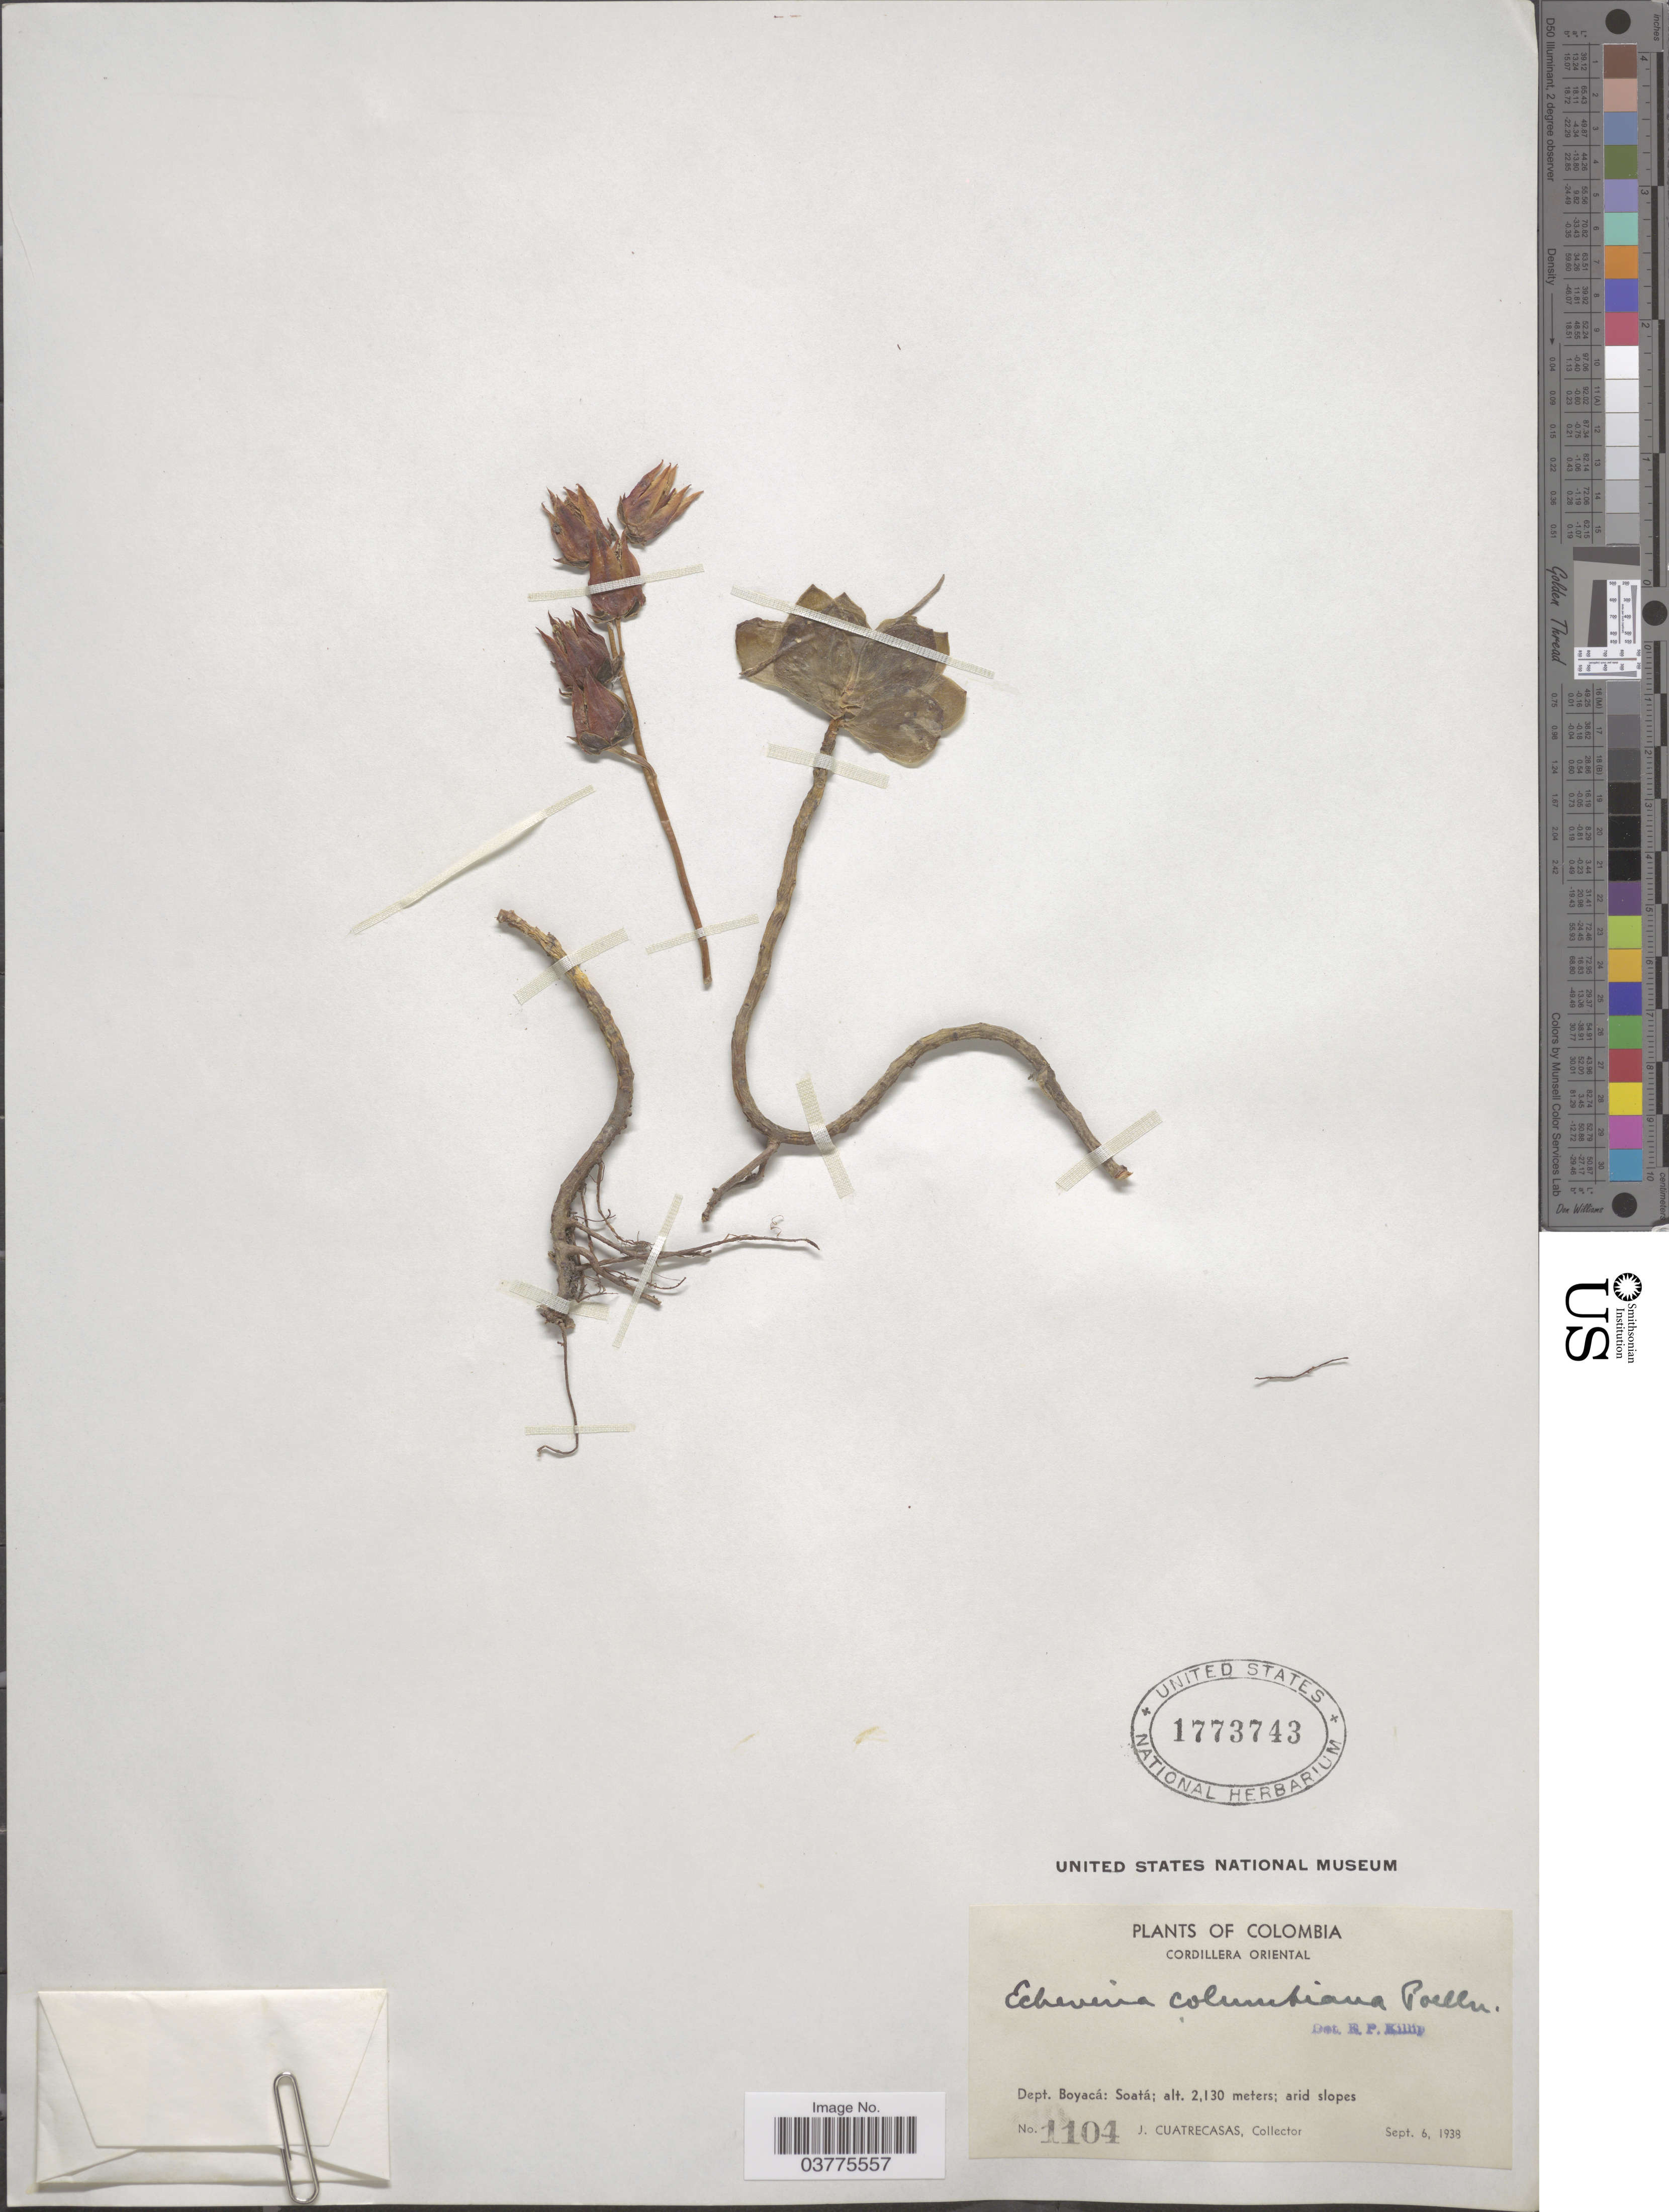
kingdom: Plantae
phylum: Tracheophyta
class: Magnoliopsida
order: Saxifragales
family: Crassulaceae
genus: Echeveria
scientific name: Echeveria columbiana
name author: Poelln.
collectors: J. Cuatrecasas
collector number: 1104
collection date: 1938-09-06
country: Colombia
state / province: Boyacá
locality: Cordillera Oriental. Dept. Boyacá.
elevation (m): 2130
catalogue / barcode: US 1773743